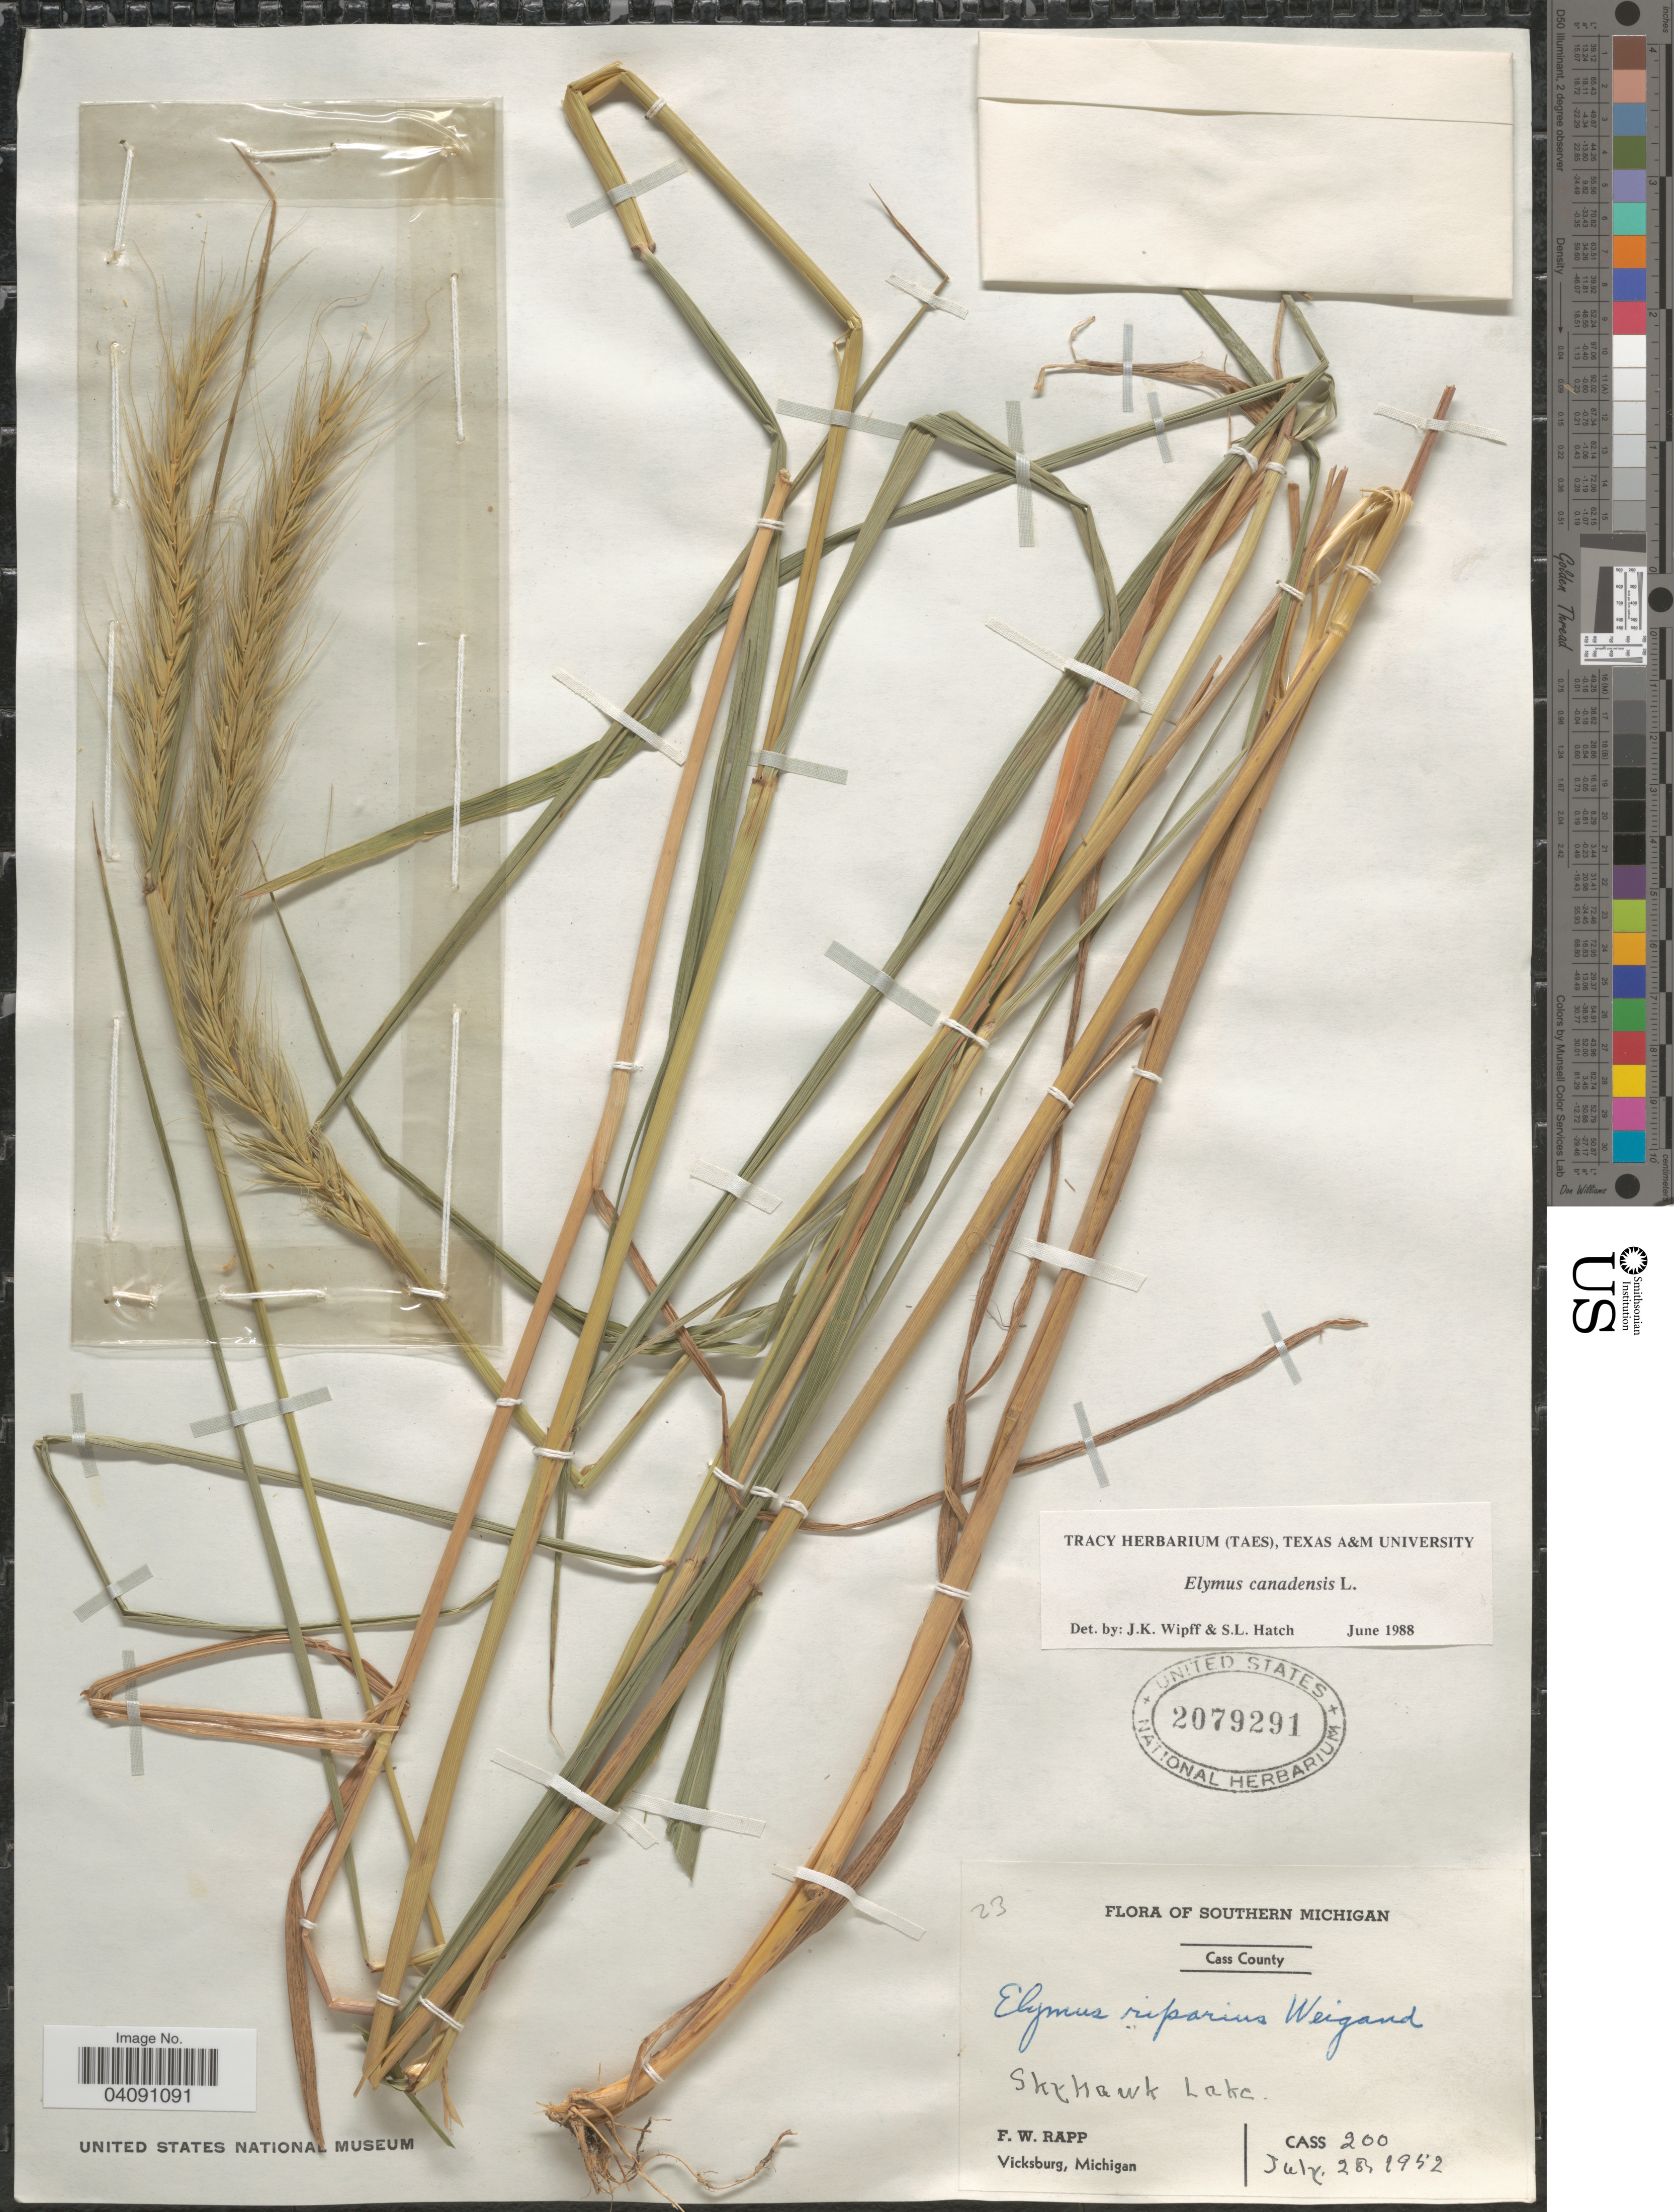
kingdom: Plantae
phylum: Tracheophyta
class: Liliopsida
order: Poales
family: Poaceae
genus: Elymus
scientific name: Elymus canadensis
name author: L.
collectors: F. Rapp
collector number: CASS200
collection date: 1952-07-28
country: United States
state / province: Michigan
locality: Southern Michigan. Cass County. Skyhawk Lake.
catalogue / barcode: US 2079291